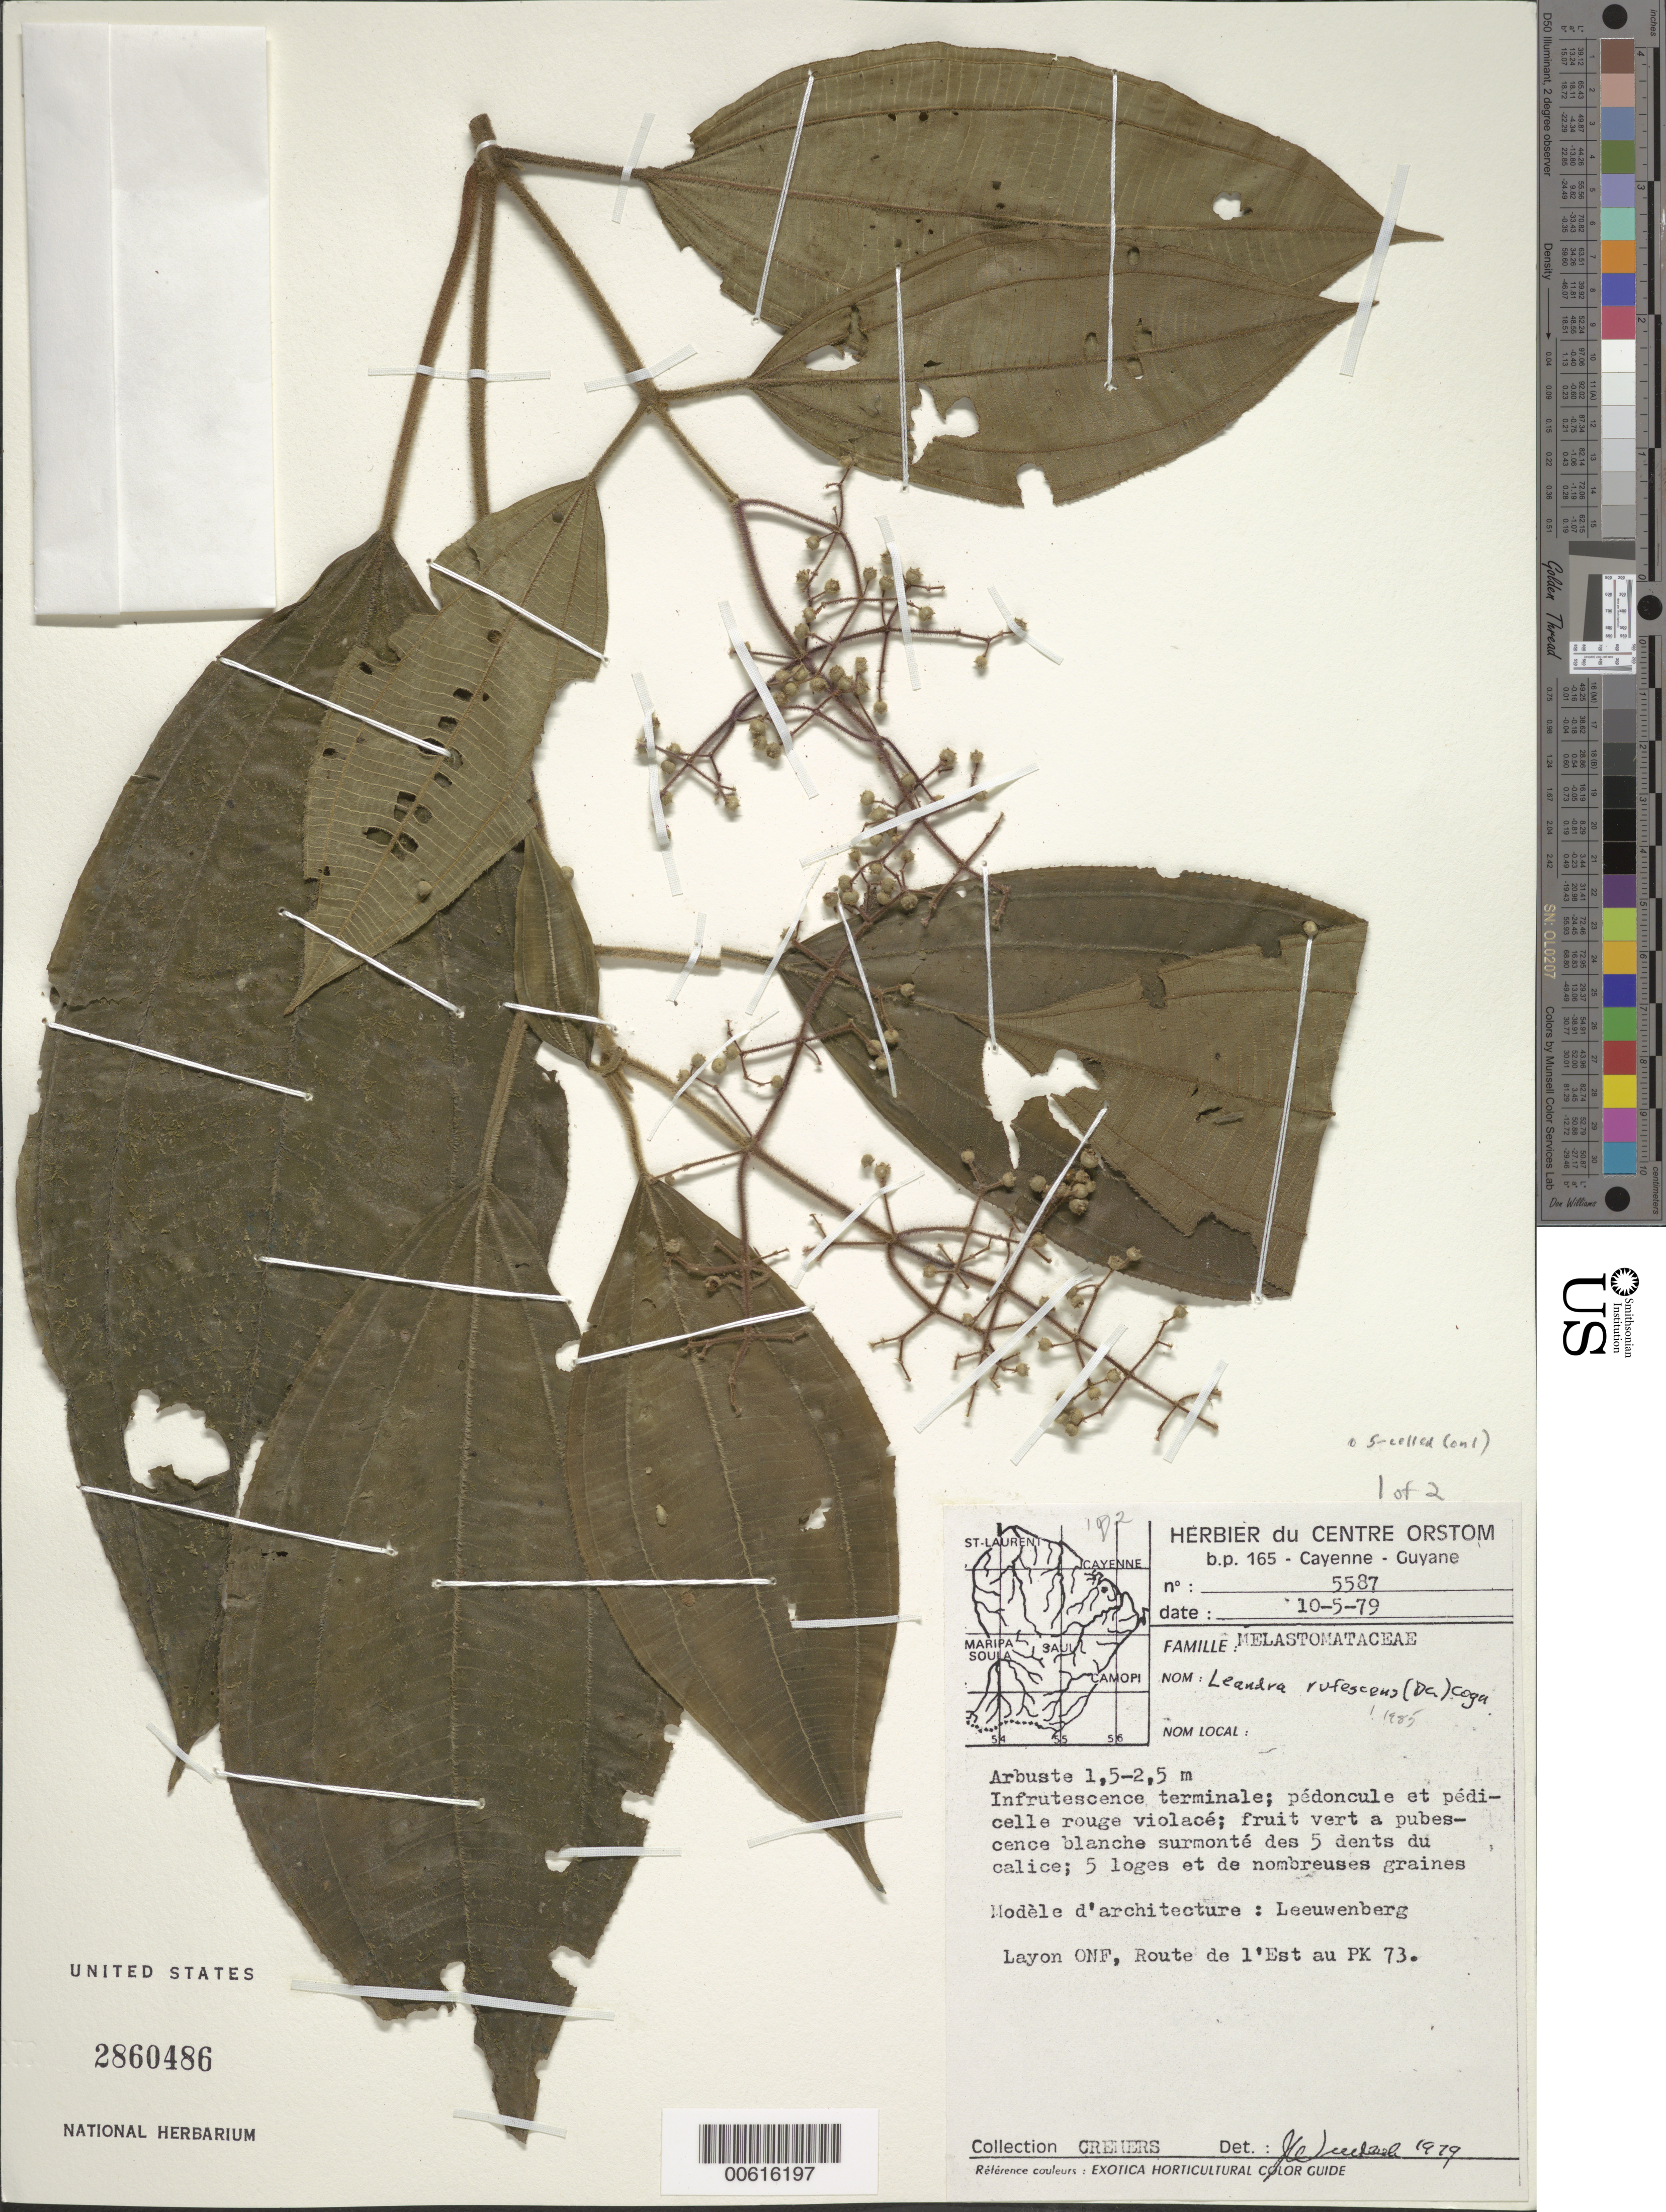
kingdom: Plantae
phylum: Tracheophyta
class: Magnoliopsida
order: Myrtales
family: Melastomataceae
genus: Leandra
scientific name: Leandra rufescens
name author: (DC.) Cogn.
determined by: Wurdack, John J., (US), US (UNITED STATES)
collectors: G. Cremers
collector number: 5587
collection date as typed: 10-May-79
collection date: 1979-05-10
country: French Guiana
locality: Route de l'Est au PK 73, Layon ONF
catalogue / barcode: US 2860486